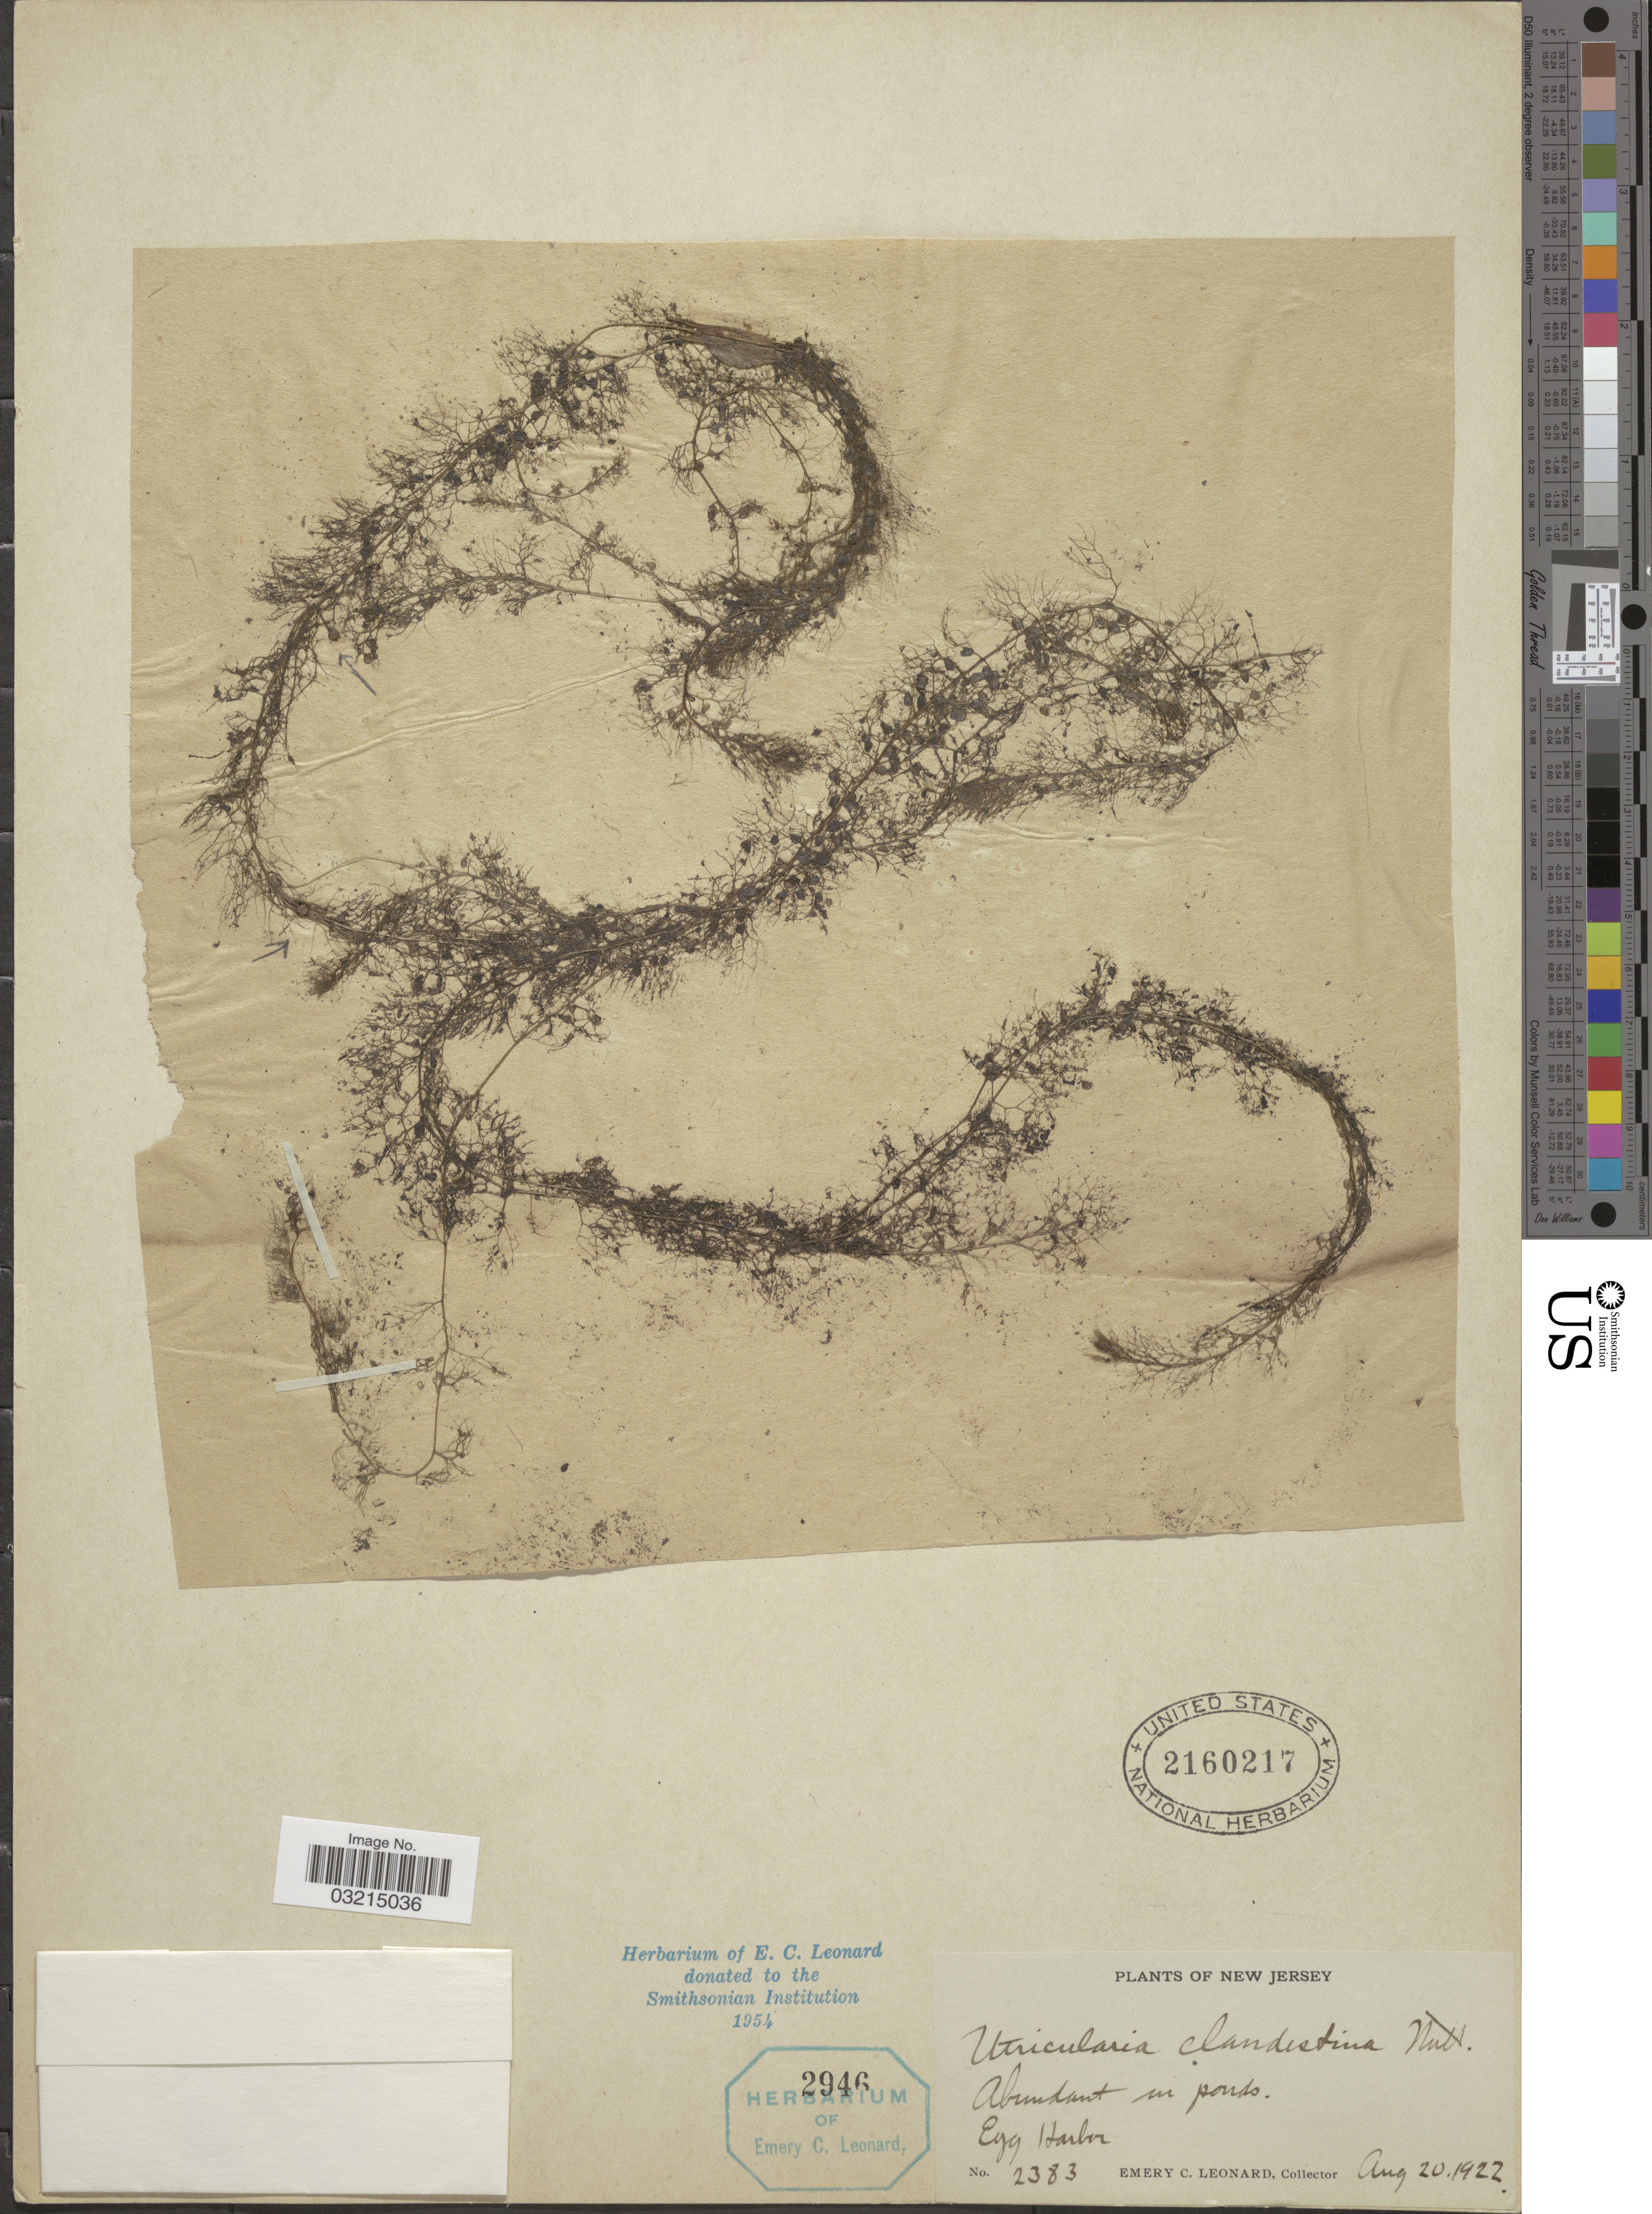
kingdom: Plantae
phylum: Tracheophyta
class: Magnoliopsida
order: Lamiales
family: Lentibulariaceae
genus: Utricularia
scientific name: Utricularia geminiscapa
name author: Benj.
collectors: E. C. Leonard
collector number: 2383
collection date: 1922-08-20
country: United States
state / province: New Jersey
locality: Egg Harbor.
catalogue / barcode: US 2160217